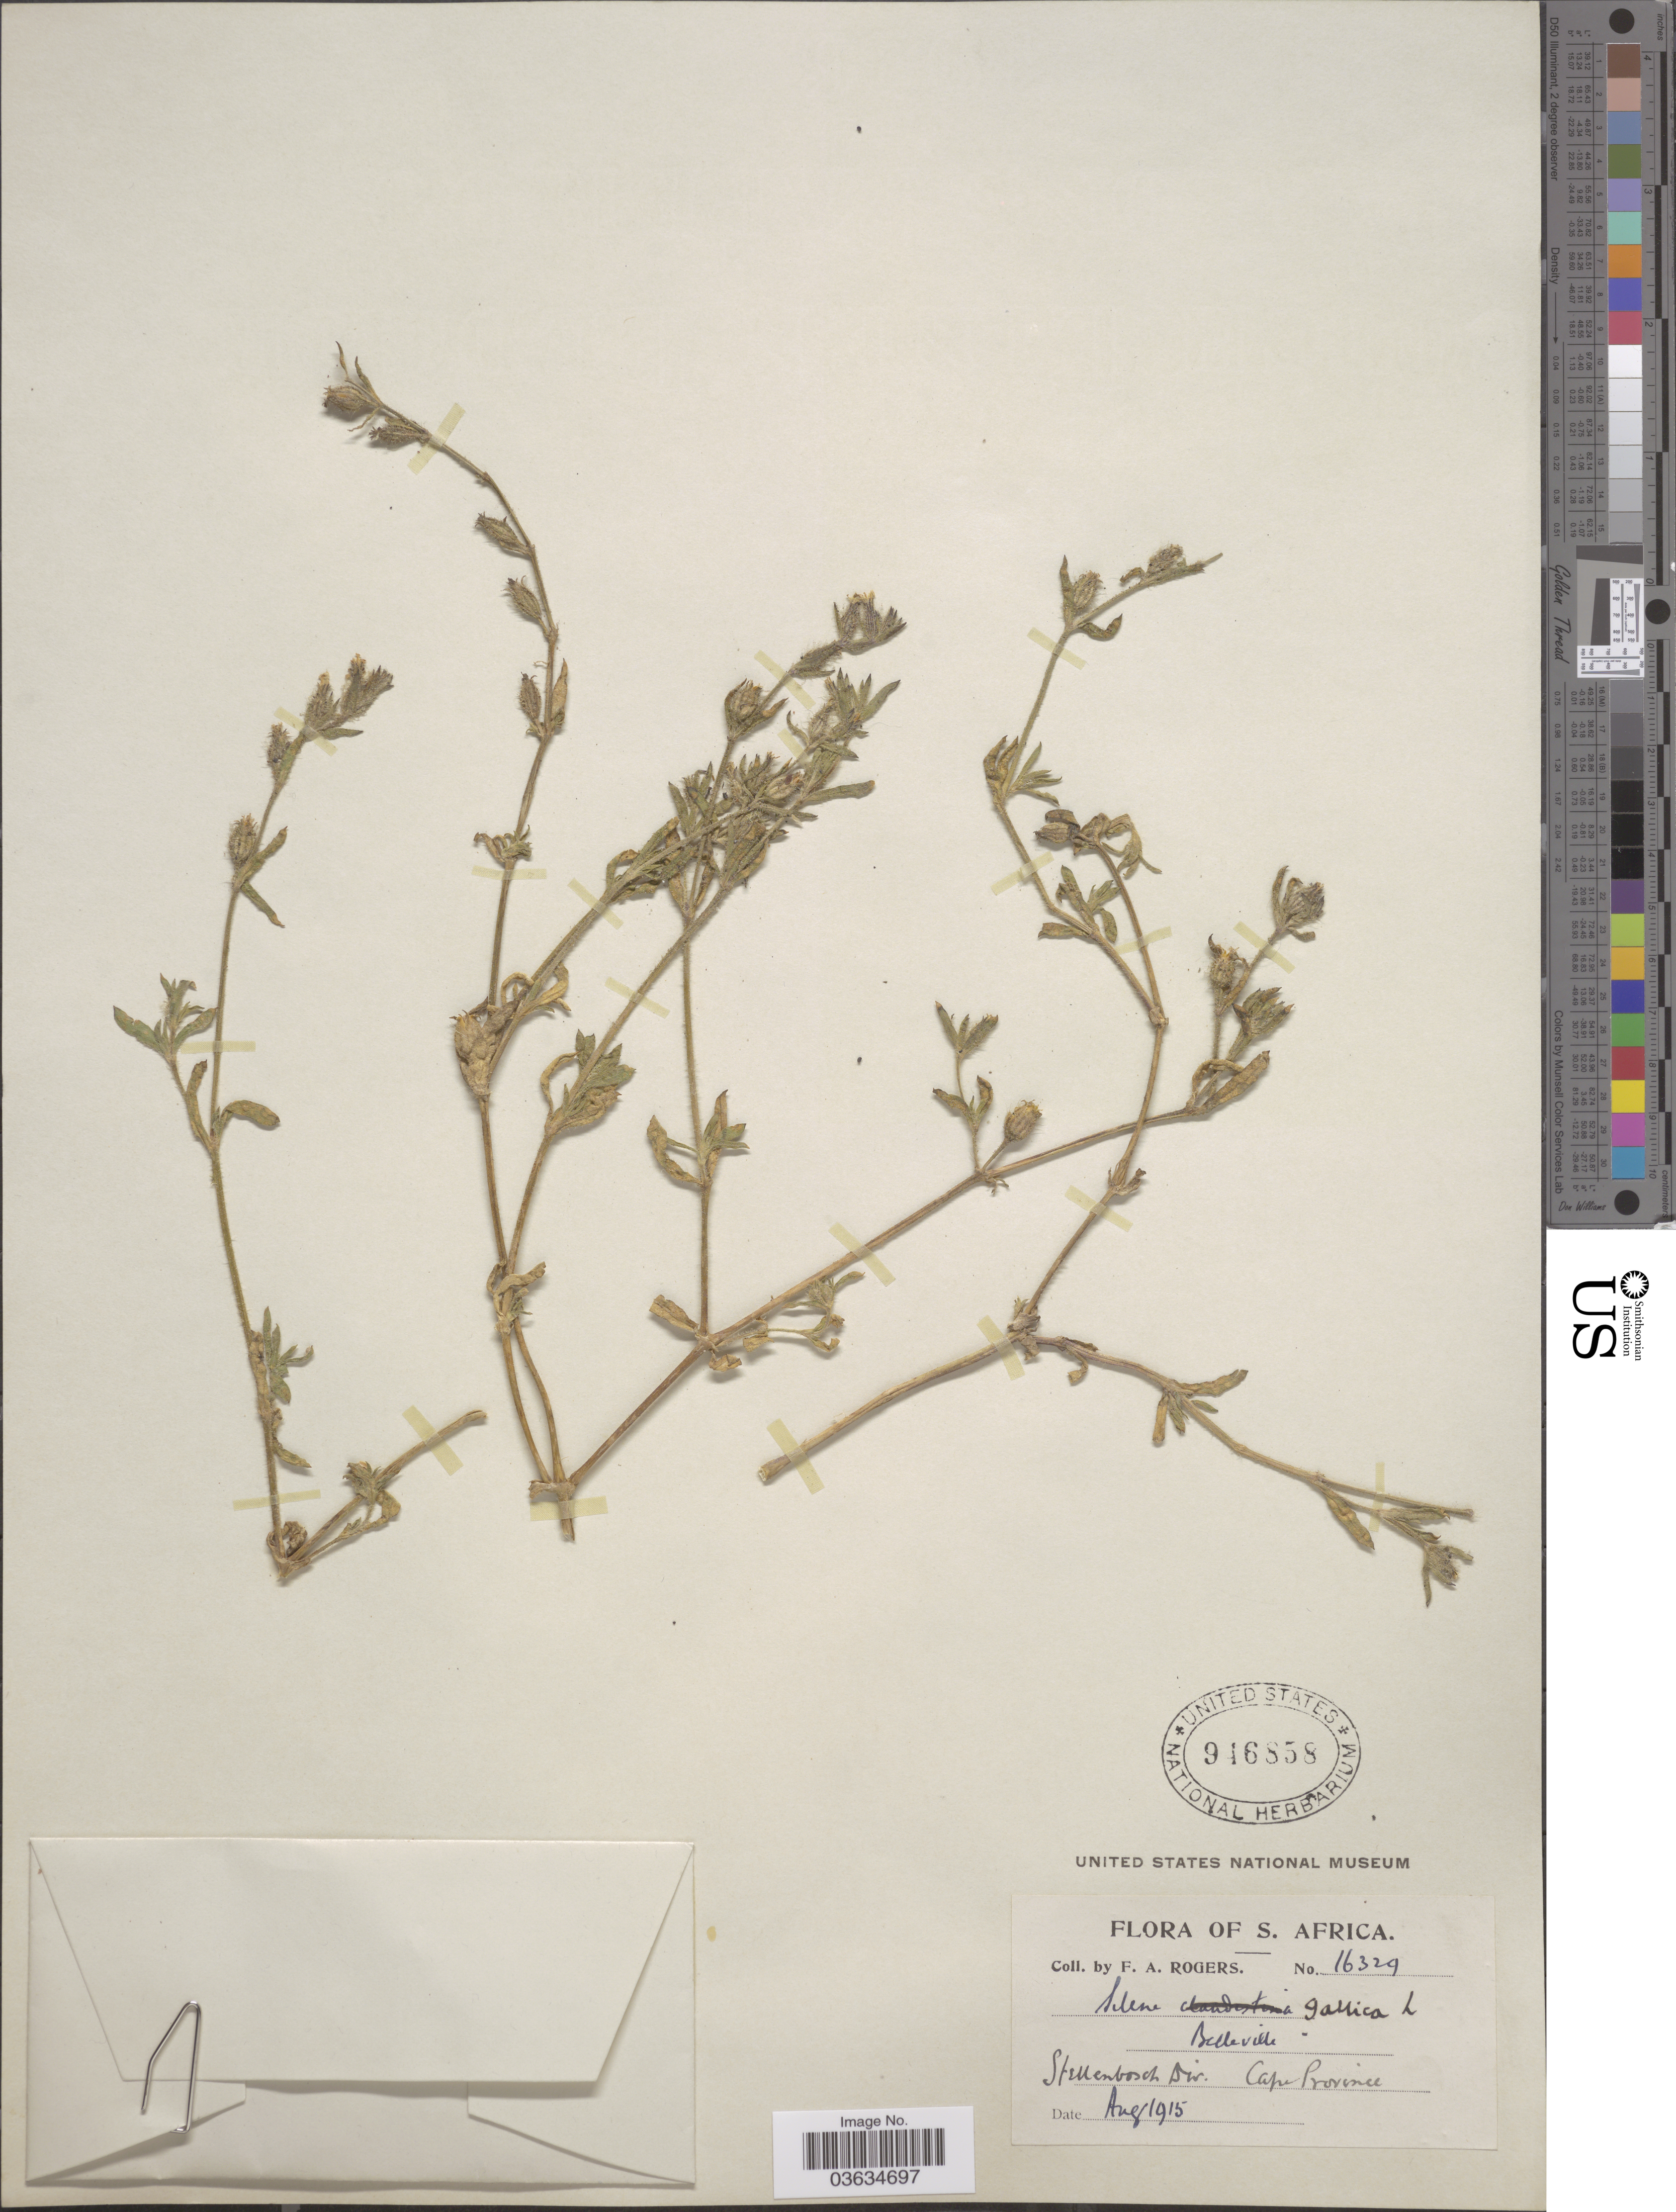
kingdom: Plantae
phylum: Tracheophyta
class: Magnoliopsida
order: Caryophyllales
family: Caryophyllaceae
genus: Silene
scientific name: Silene gallica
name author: L.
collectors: F. A. Rogers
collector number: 16329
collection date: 1915-08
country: South Africa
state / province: Western Cape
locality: Belleville. Stellenbosch Div.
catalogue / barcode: US 946858